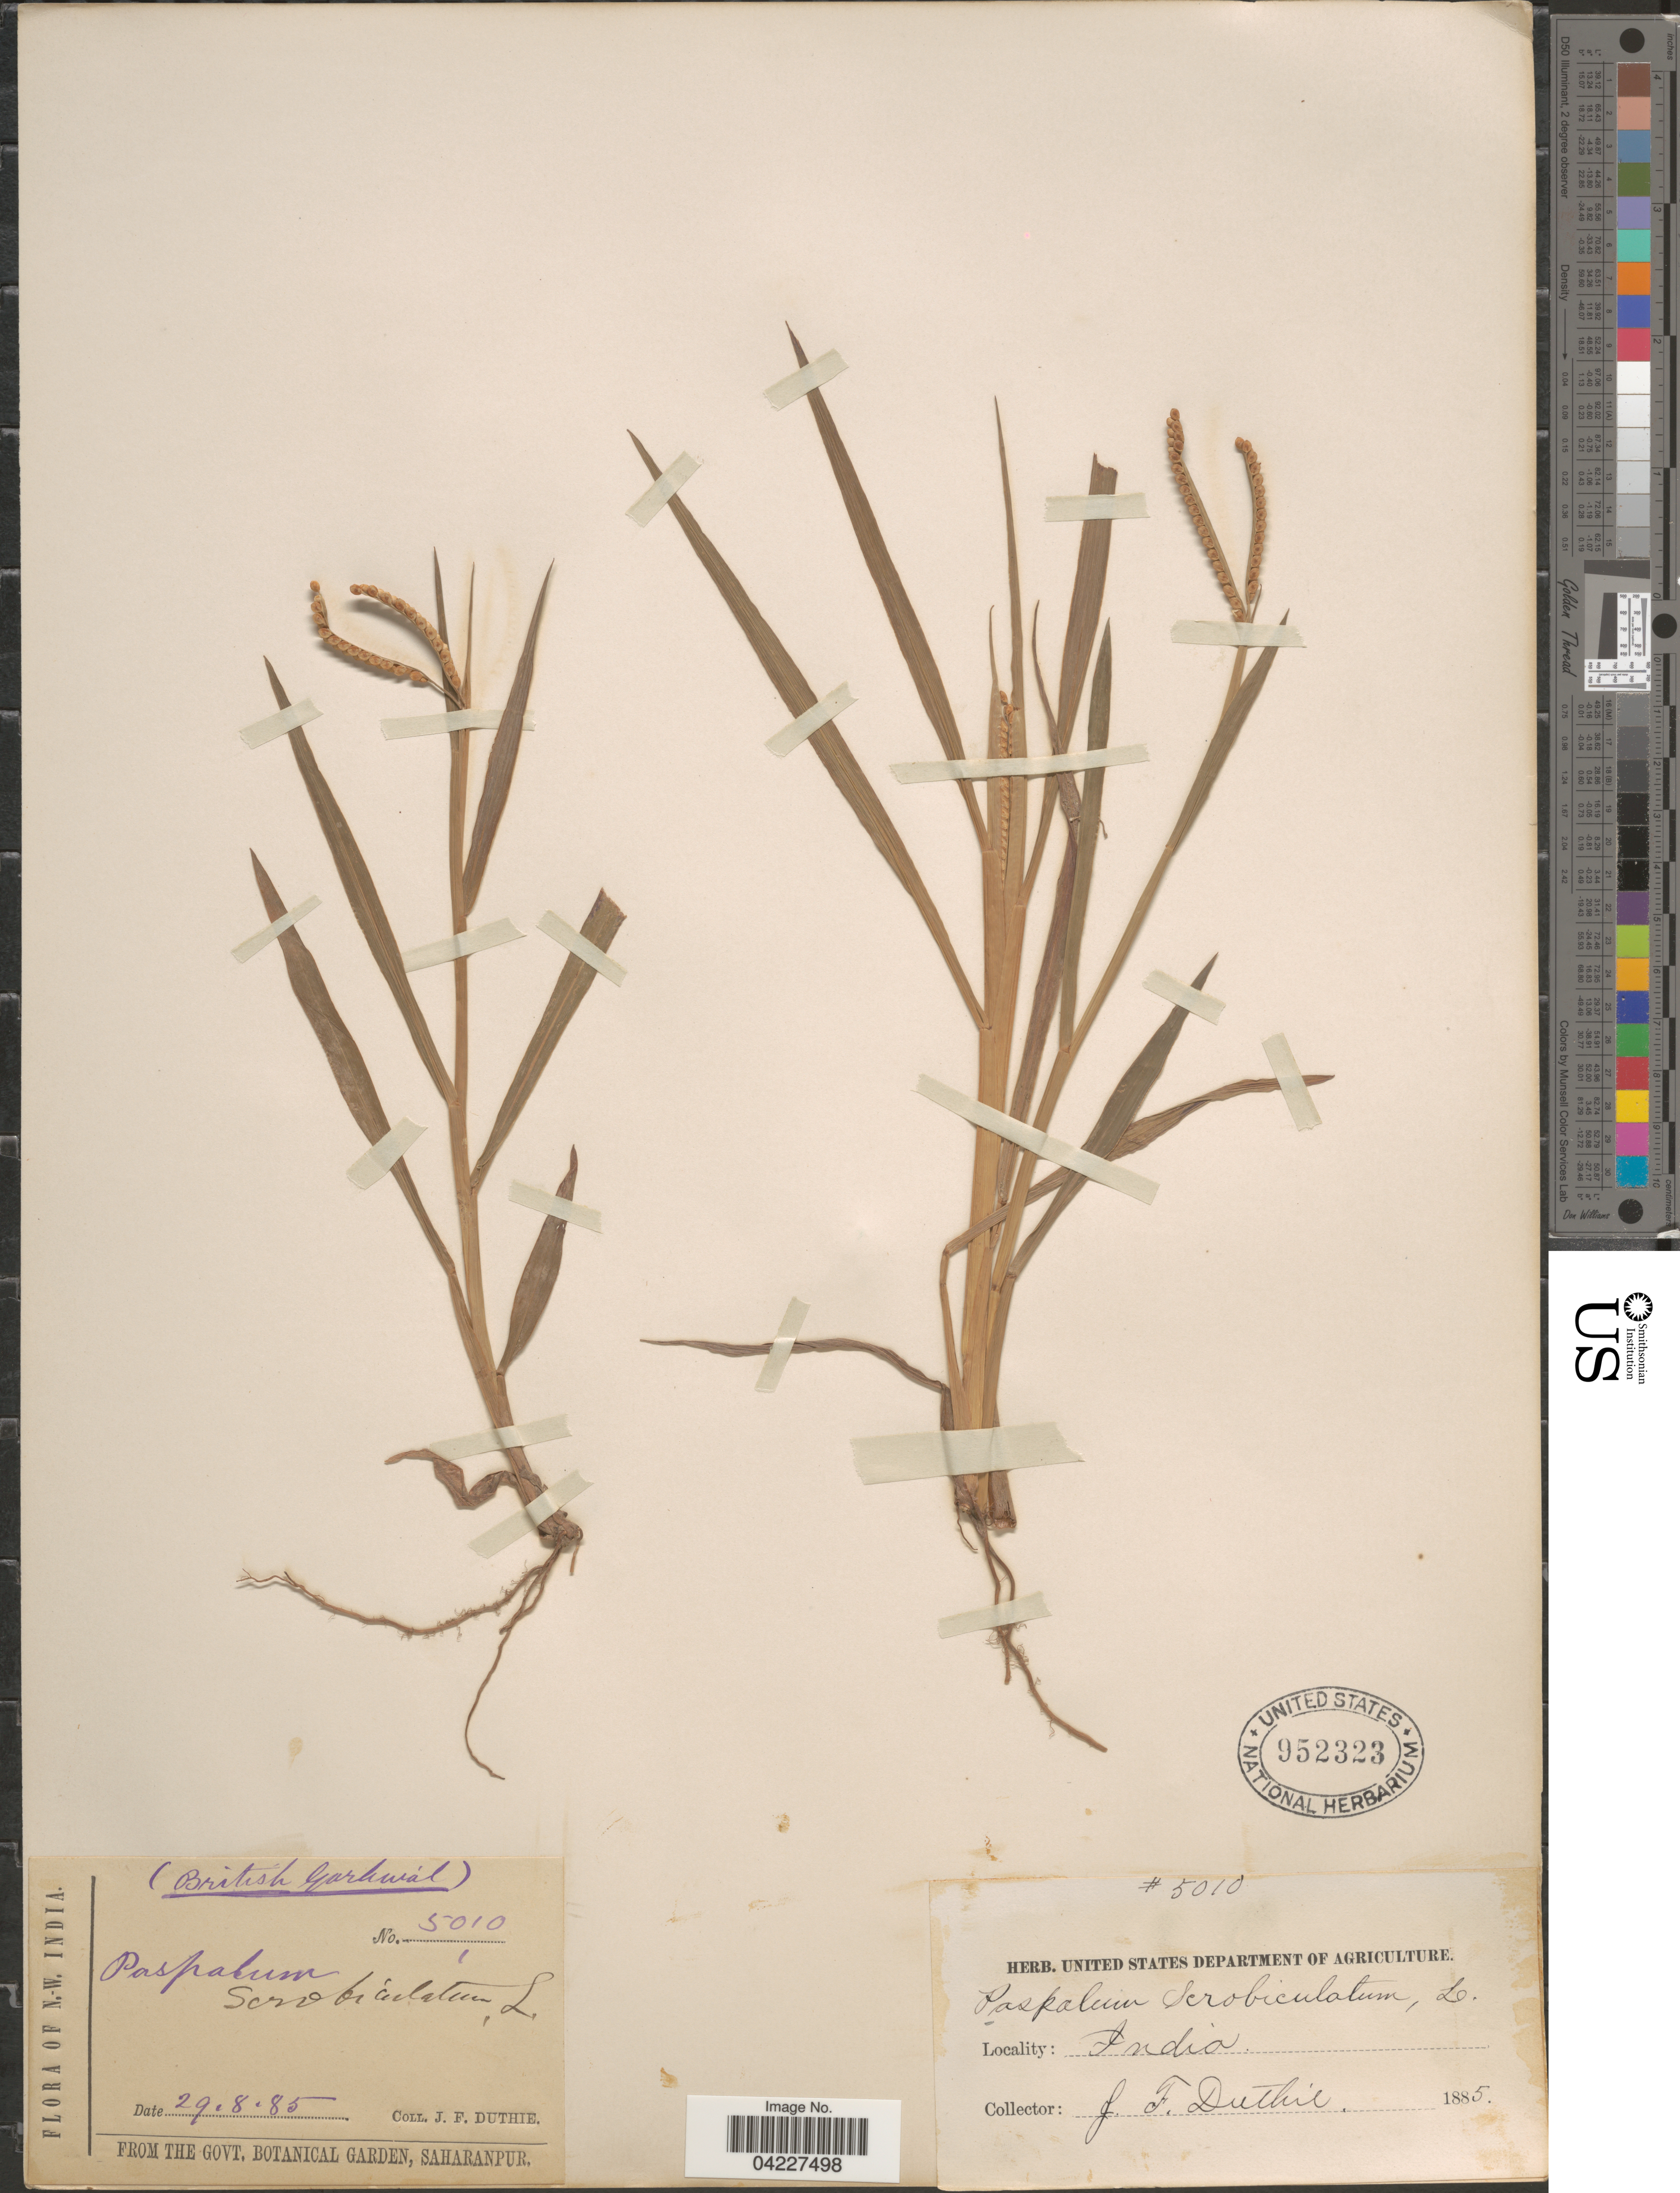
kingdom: Plantae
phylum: Tracheophyta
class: Liliopsida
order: Poales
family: Poaceae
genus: Paspalum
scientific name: Paspalum scrobiculatum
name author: L.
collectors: J. F. Duthie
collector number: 5010I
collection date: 1885-08-29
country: India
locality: N.-W. India. (British Garhwál).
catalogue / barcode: US 952323